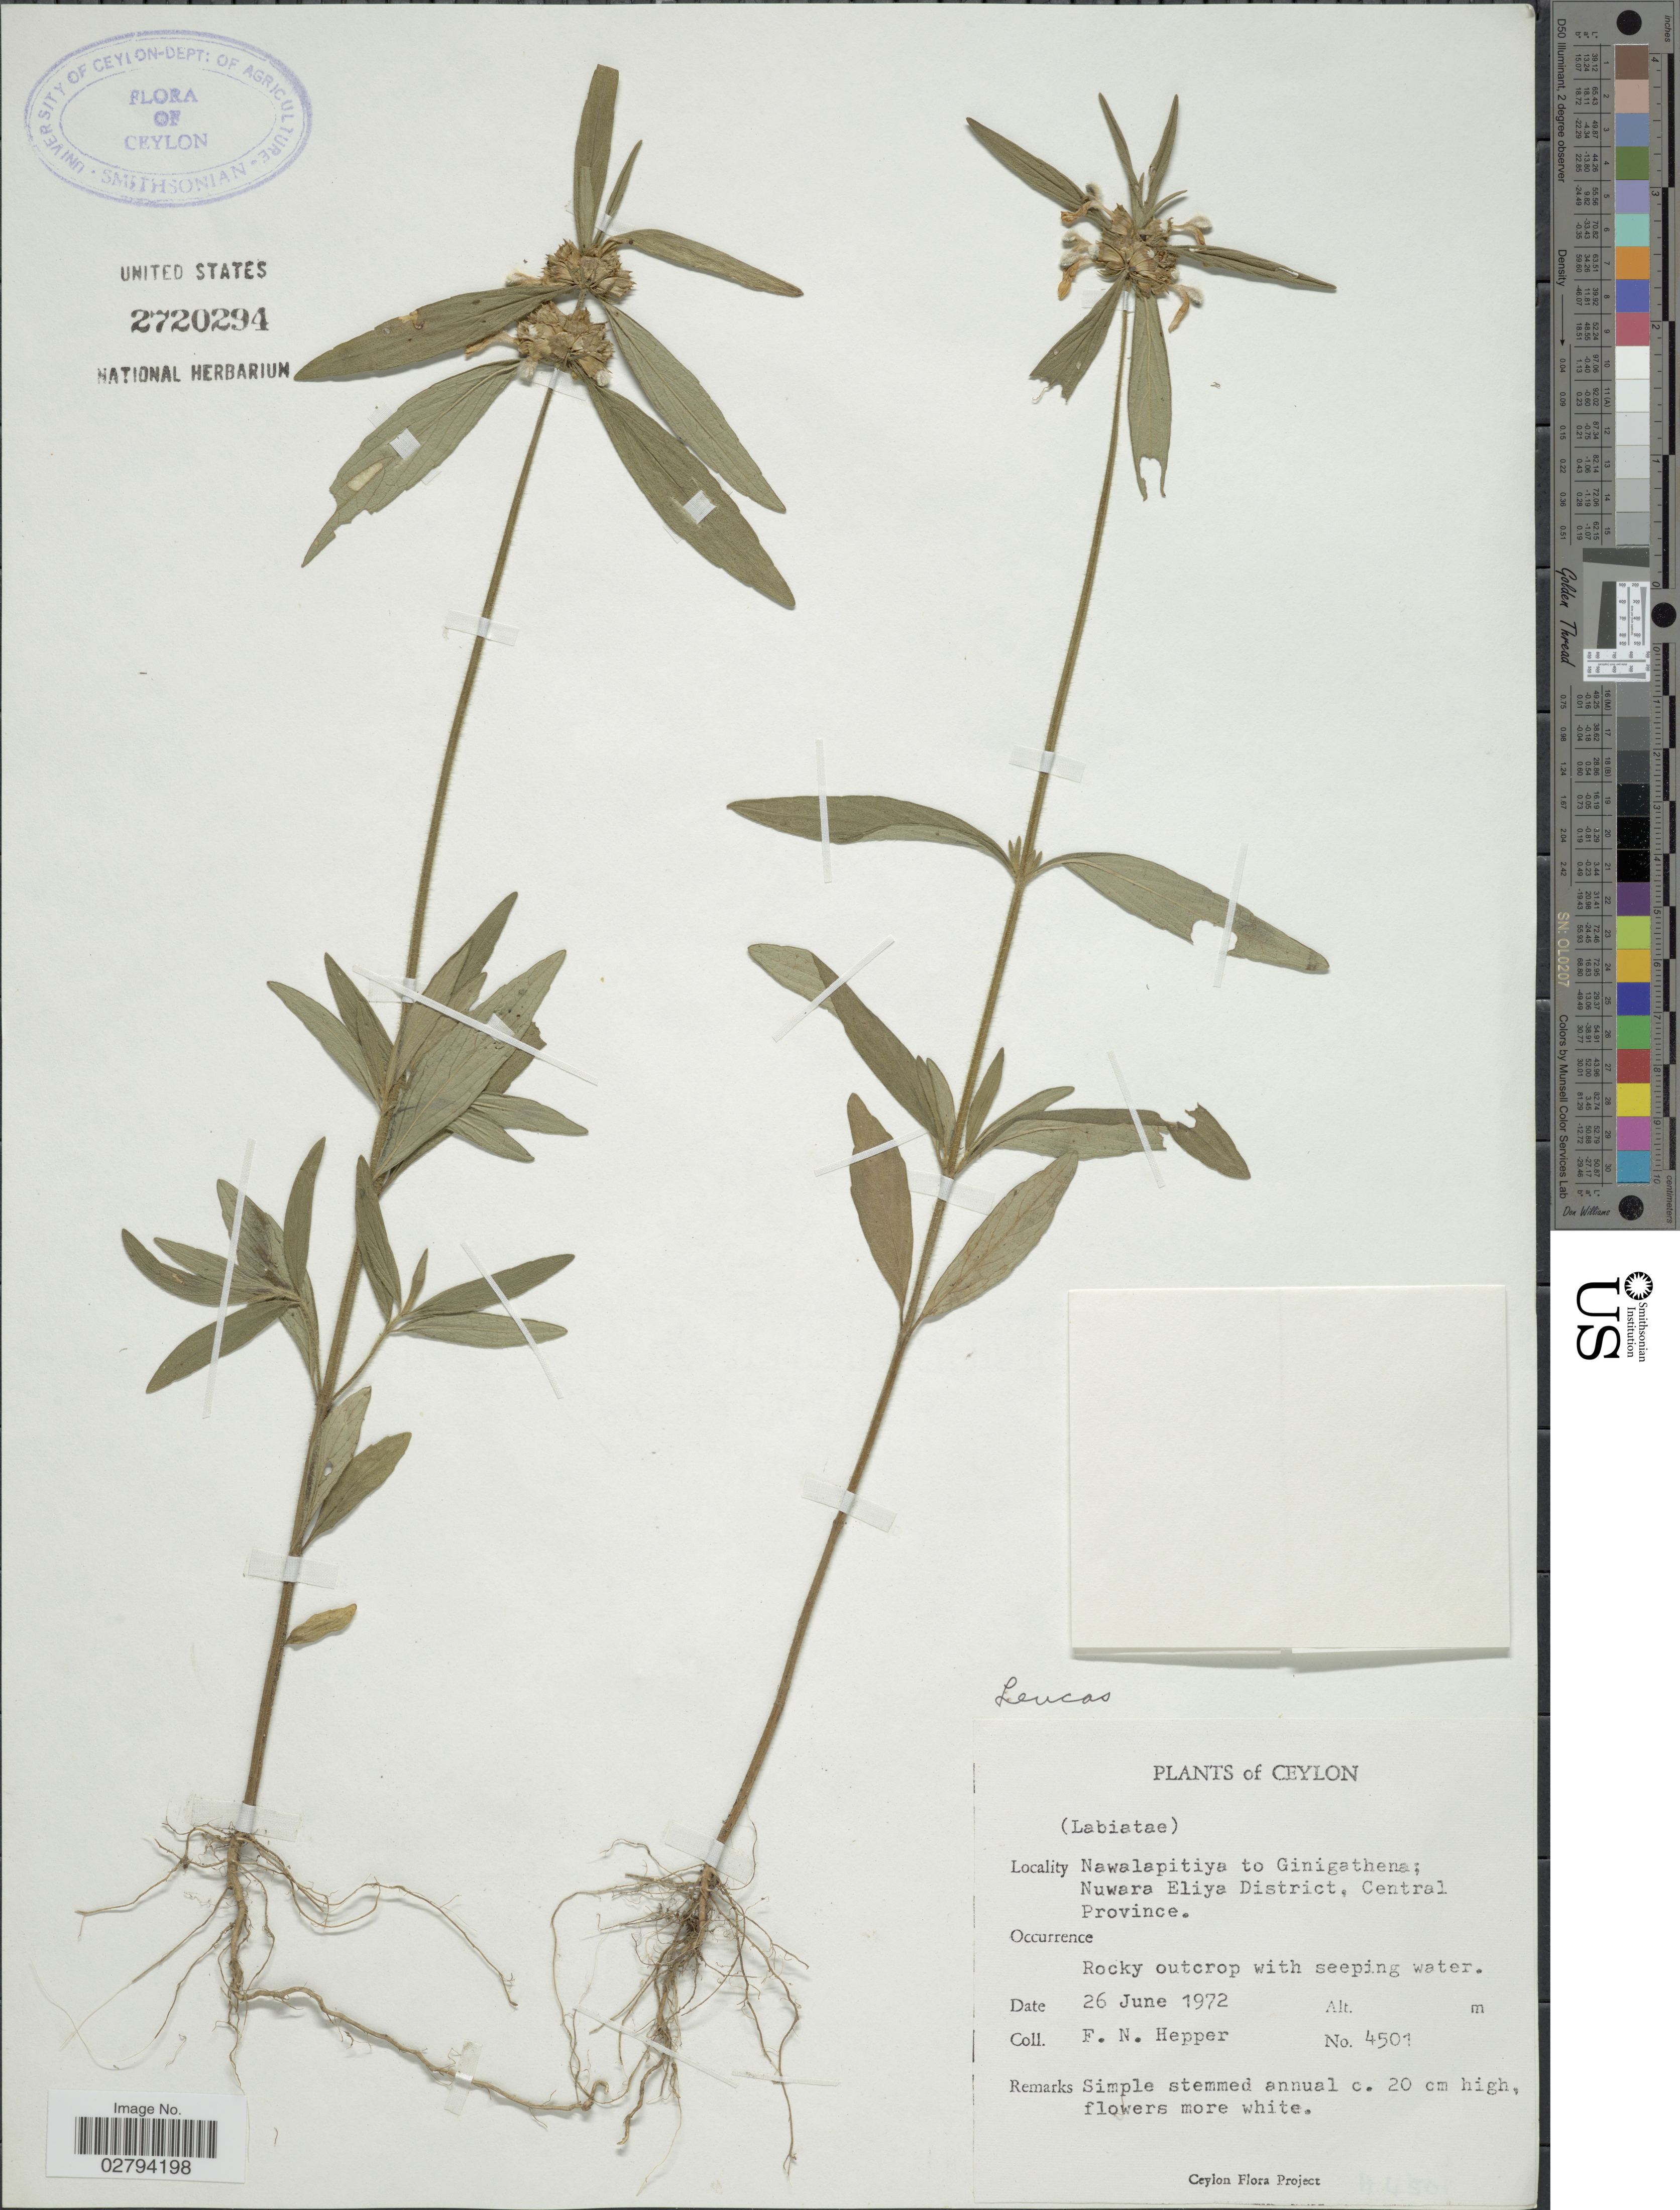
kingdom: Plantae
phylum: Tracheophyta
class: Magnoliopsida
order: Lamiales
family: Lamiaceae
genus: Leucas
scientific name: Leucas zeylanica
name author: (L.) W.T. Aiton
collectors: F. Hepper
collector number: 4501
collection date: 1972-06-26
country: Sri Lanka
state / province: Central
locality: Ceylon, Nawalapitiya to Ginigathena; Nuwara Eliya District, Central Province.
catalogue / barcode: US 2720294